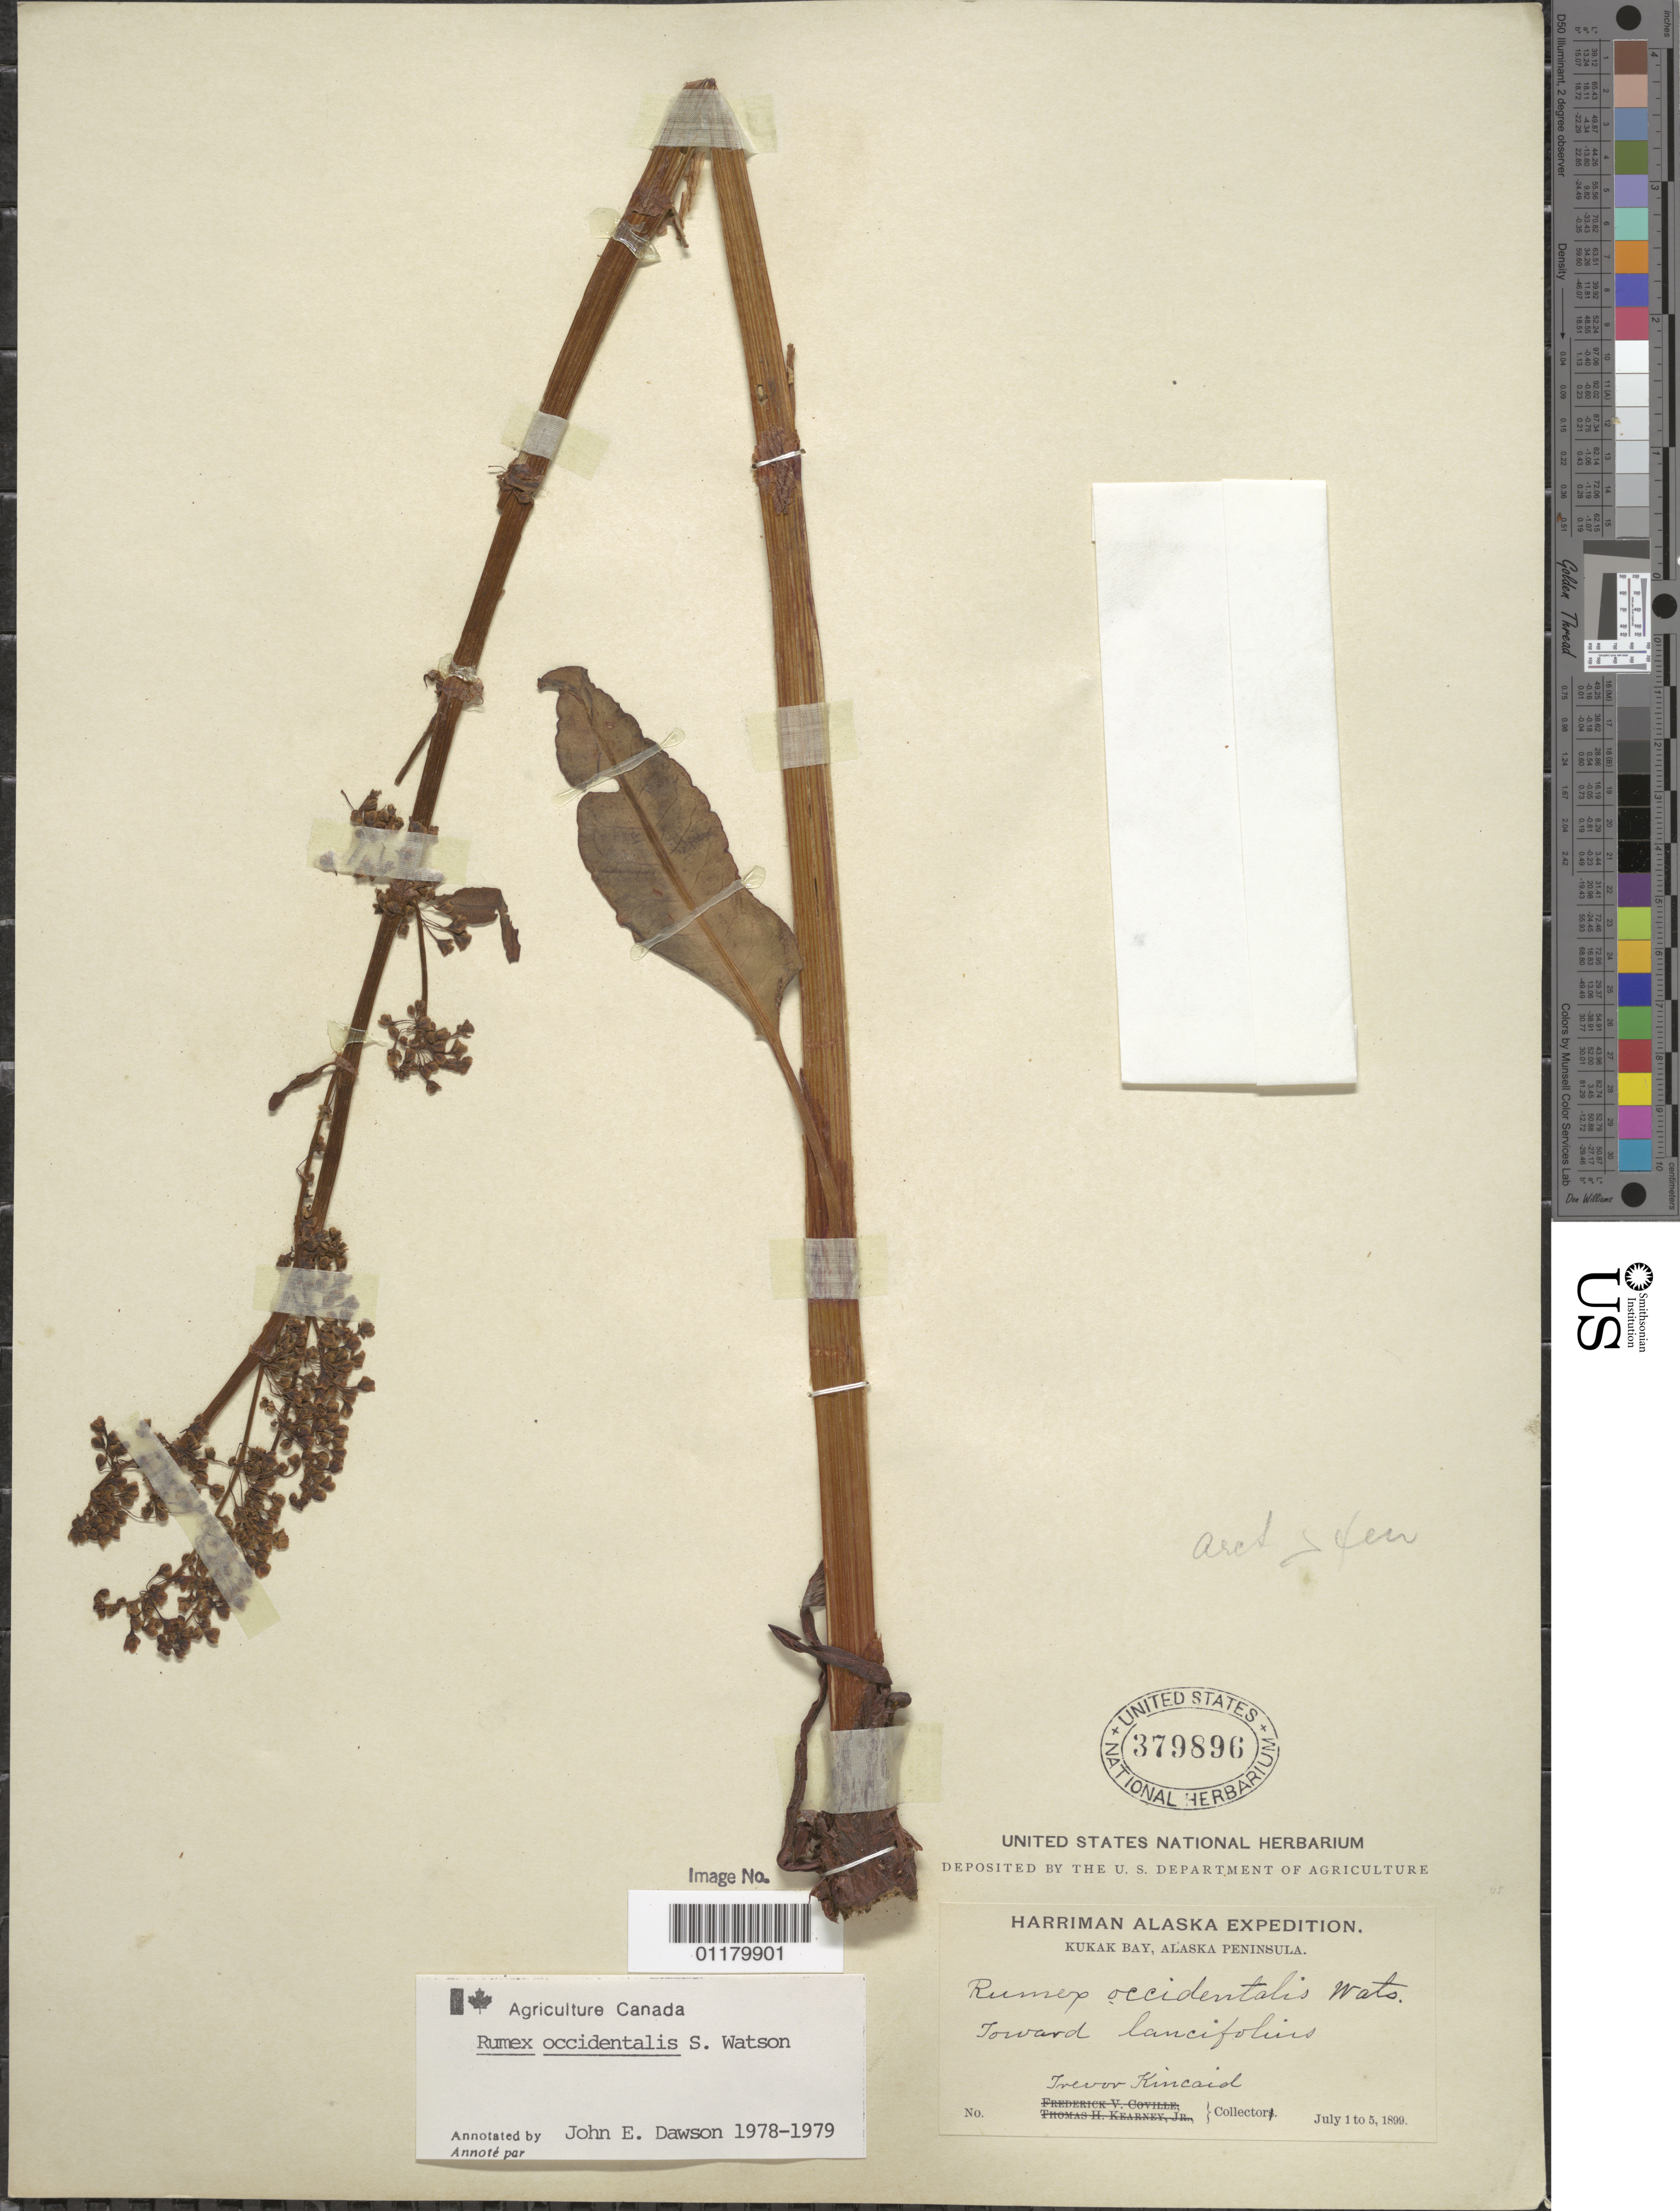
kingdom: Plantae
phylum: Tracheophyta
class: Magnoliopsida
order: Caryophyllales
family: Polygonaceae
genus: Rumex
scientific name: Rumex occidentalis var. occidentalis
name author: S. Watson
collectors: T. C. Kincaid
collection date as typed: Jul 1899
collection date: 1899-07-01/1899-07-05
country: United States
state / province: Alaska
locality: Alaska Peninsula, Kukak Bay.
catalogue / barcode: US 379896